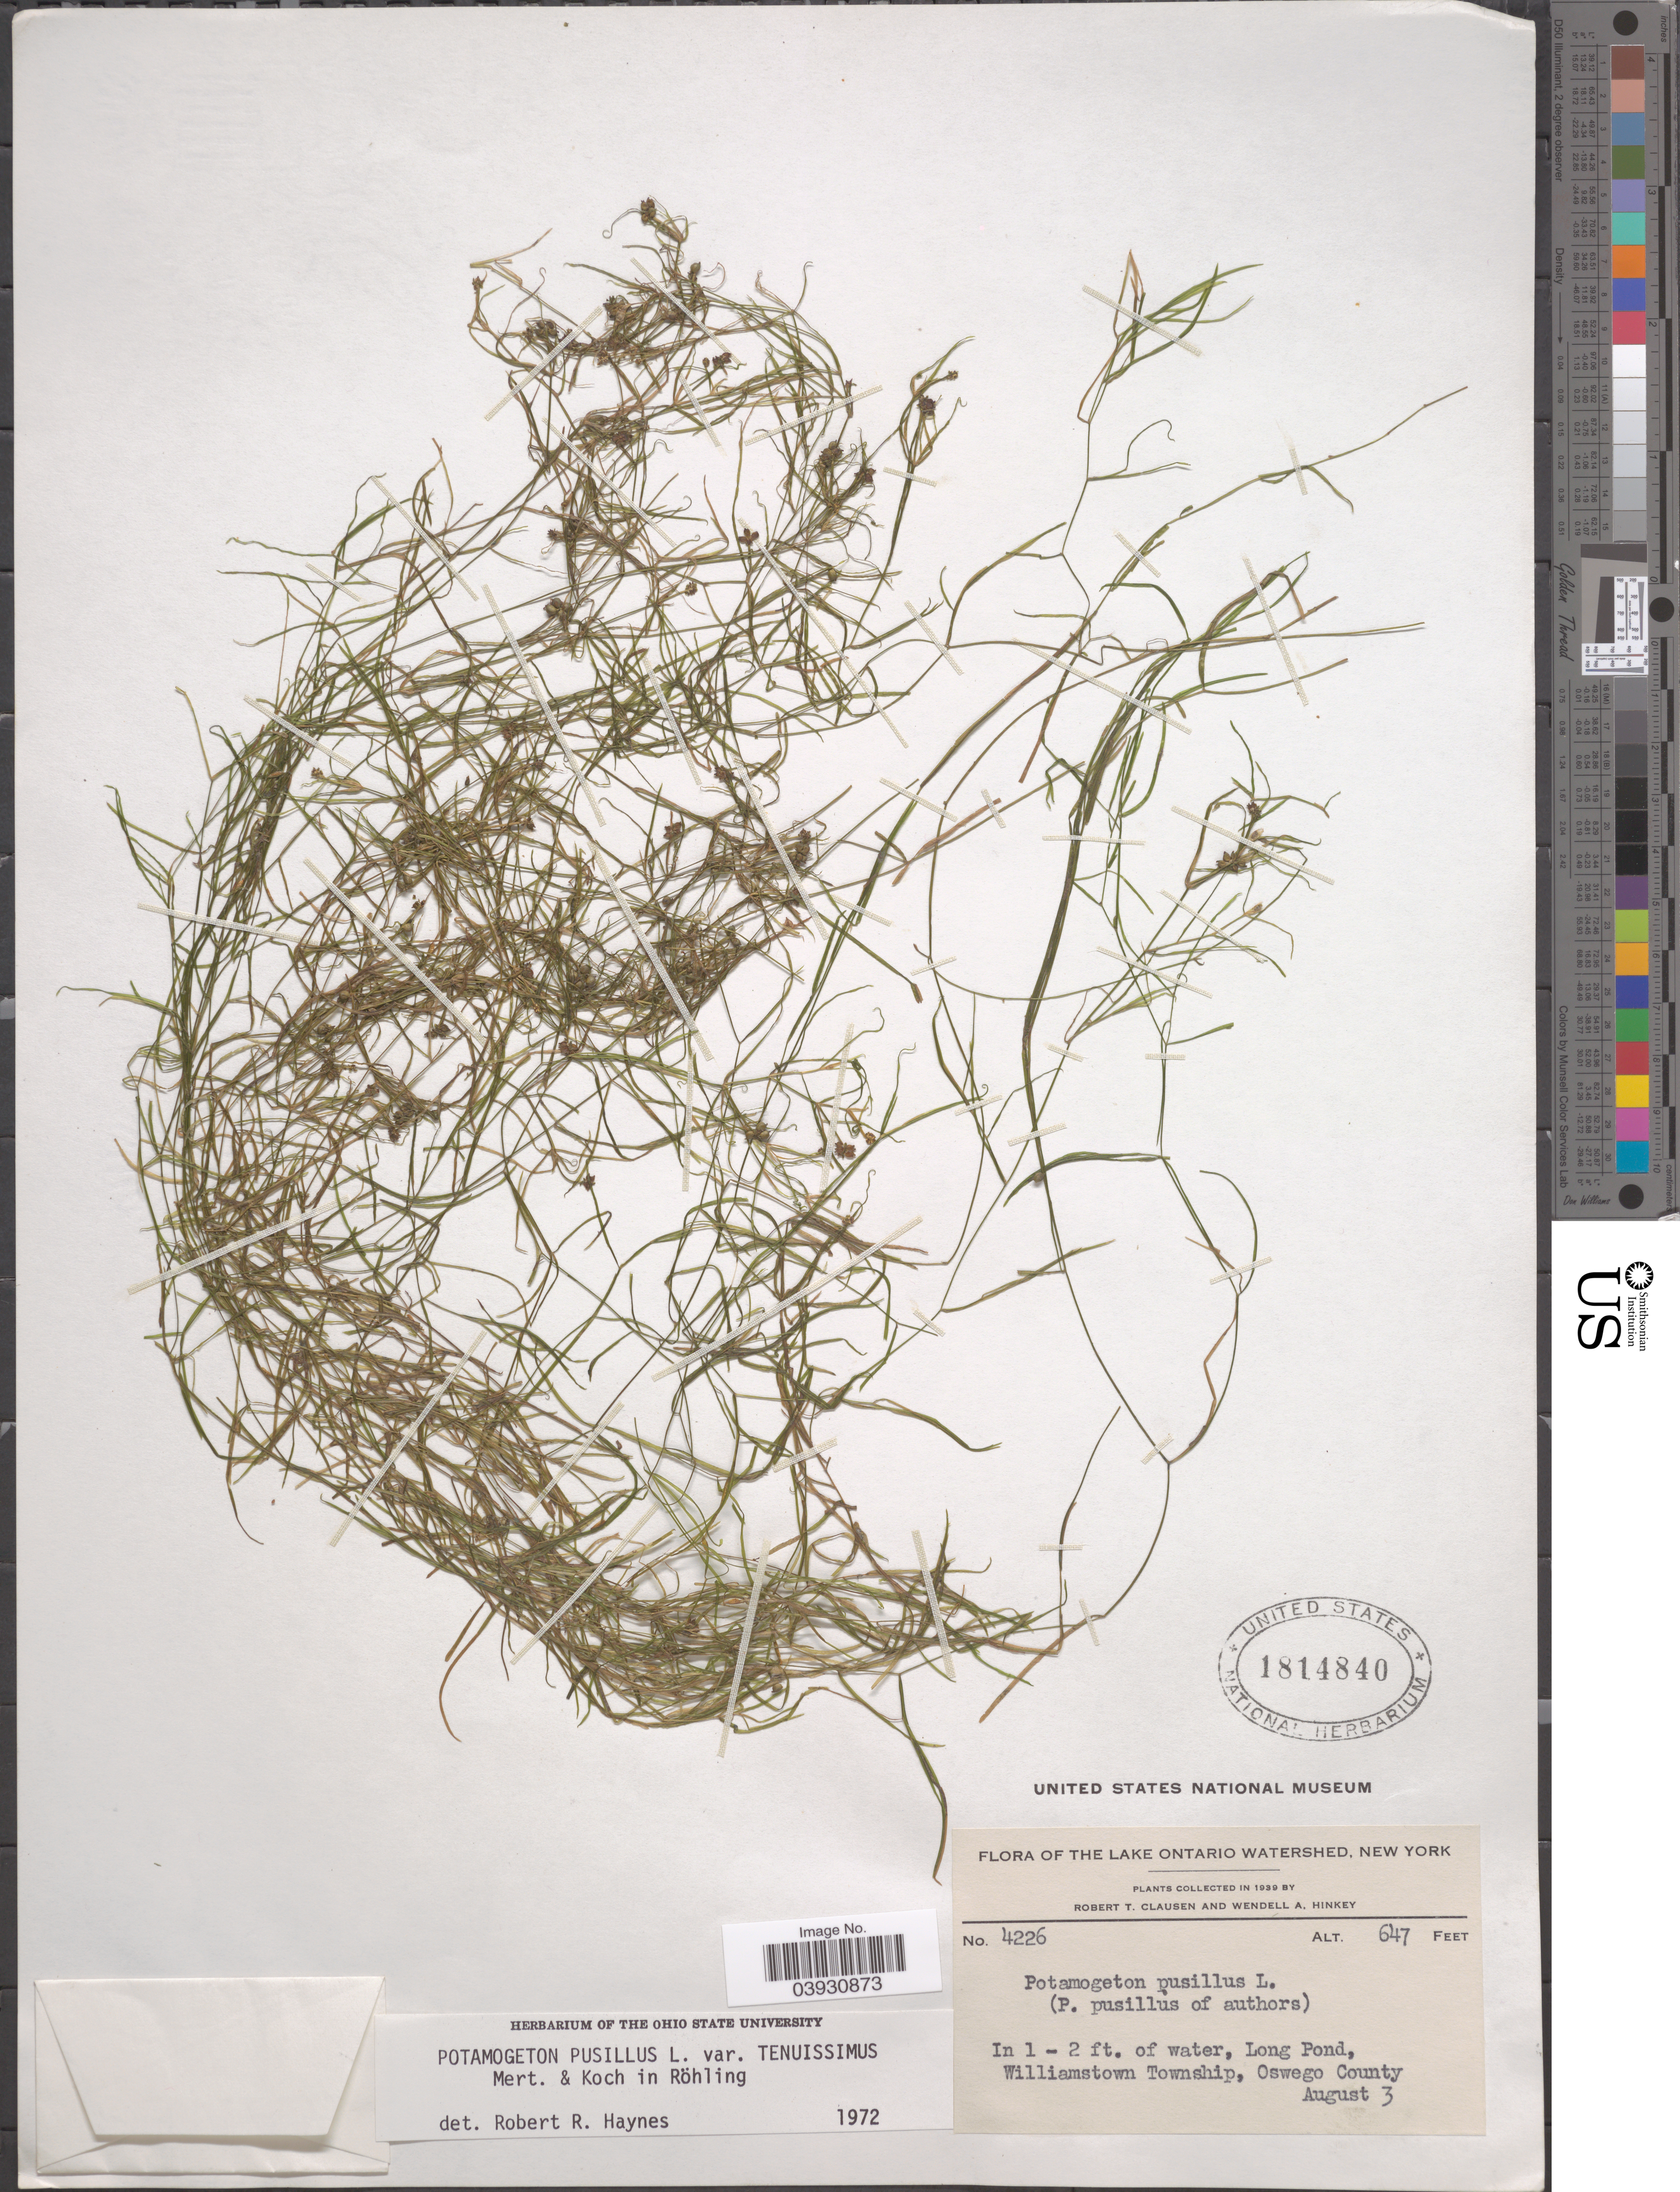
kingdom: Plantae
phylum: Tracheophyta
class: Liliopsida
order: Alismatales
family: Potamogetonaceae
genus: Potamogeton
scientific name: Potamogeton pusillus subsp. tenuissimus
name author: Mert. & W.D.J. Koch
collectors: R. T. Clausen & W. Hinkey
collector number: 4226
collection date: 1939-08-03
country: United States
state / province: New York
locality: The Lake Ontario Watershed. Long Pond, Williamstown Township, Oswego County.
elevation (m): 197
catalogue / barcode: US 1814840